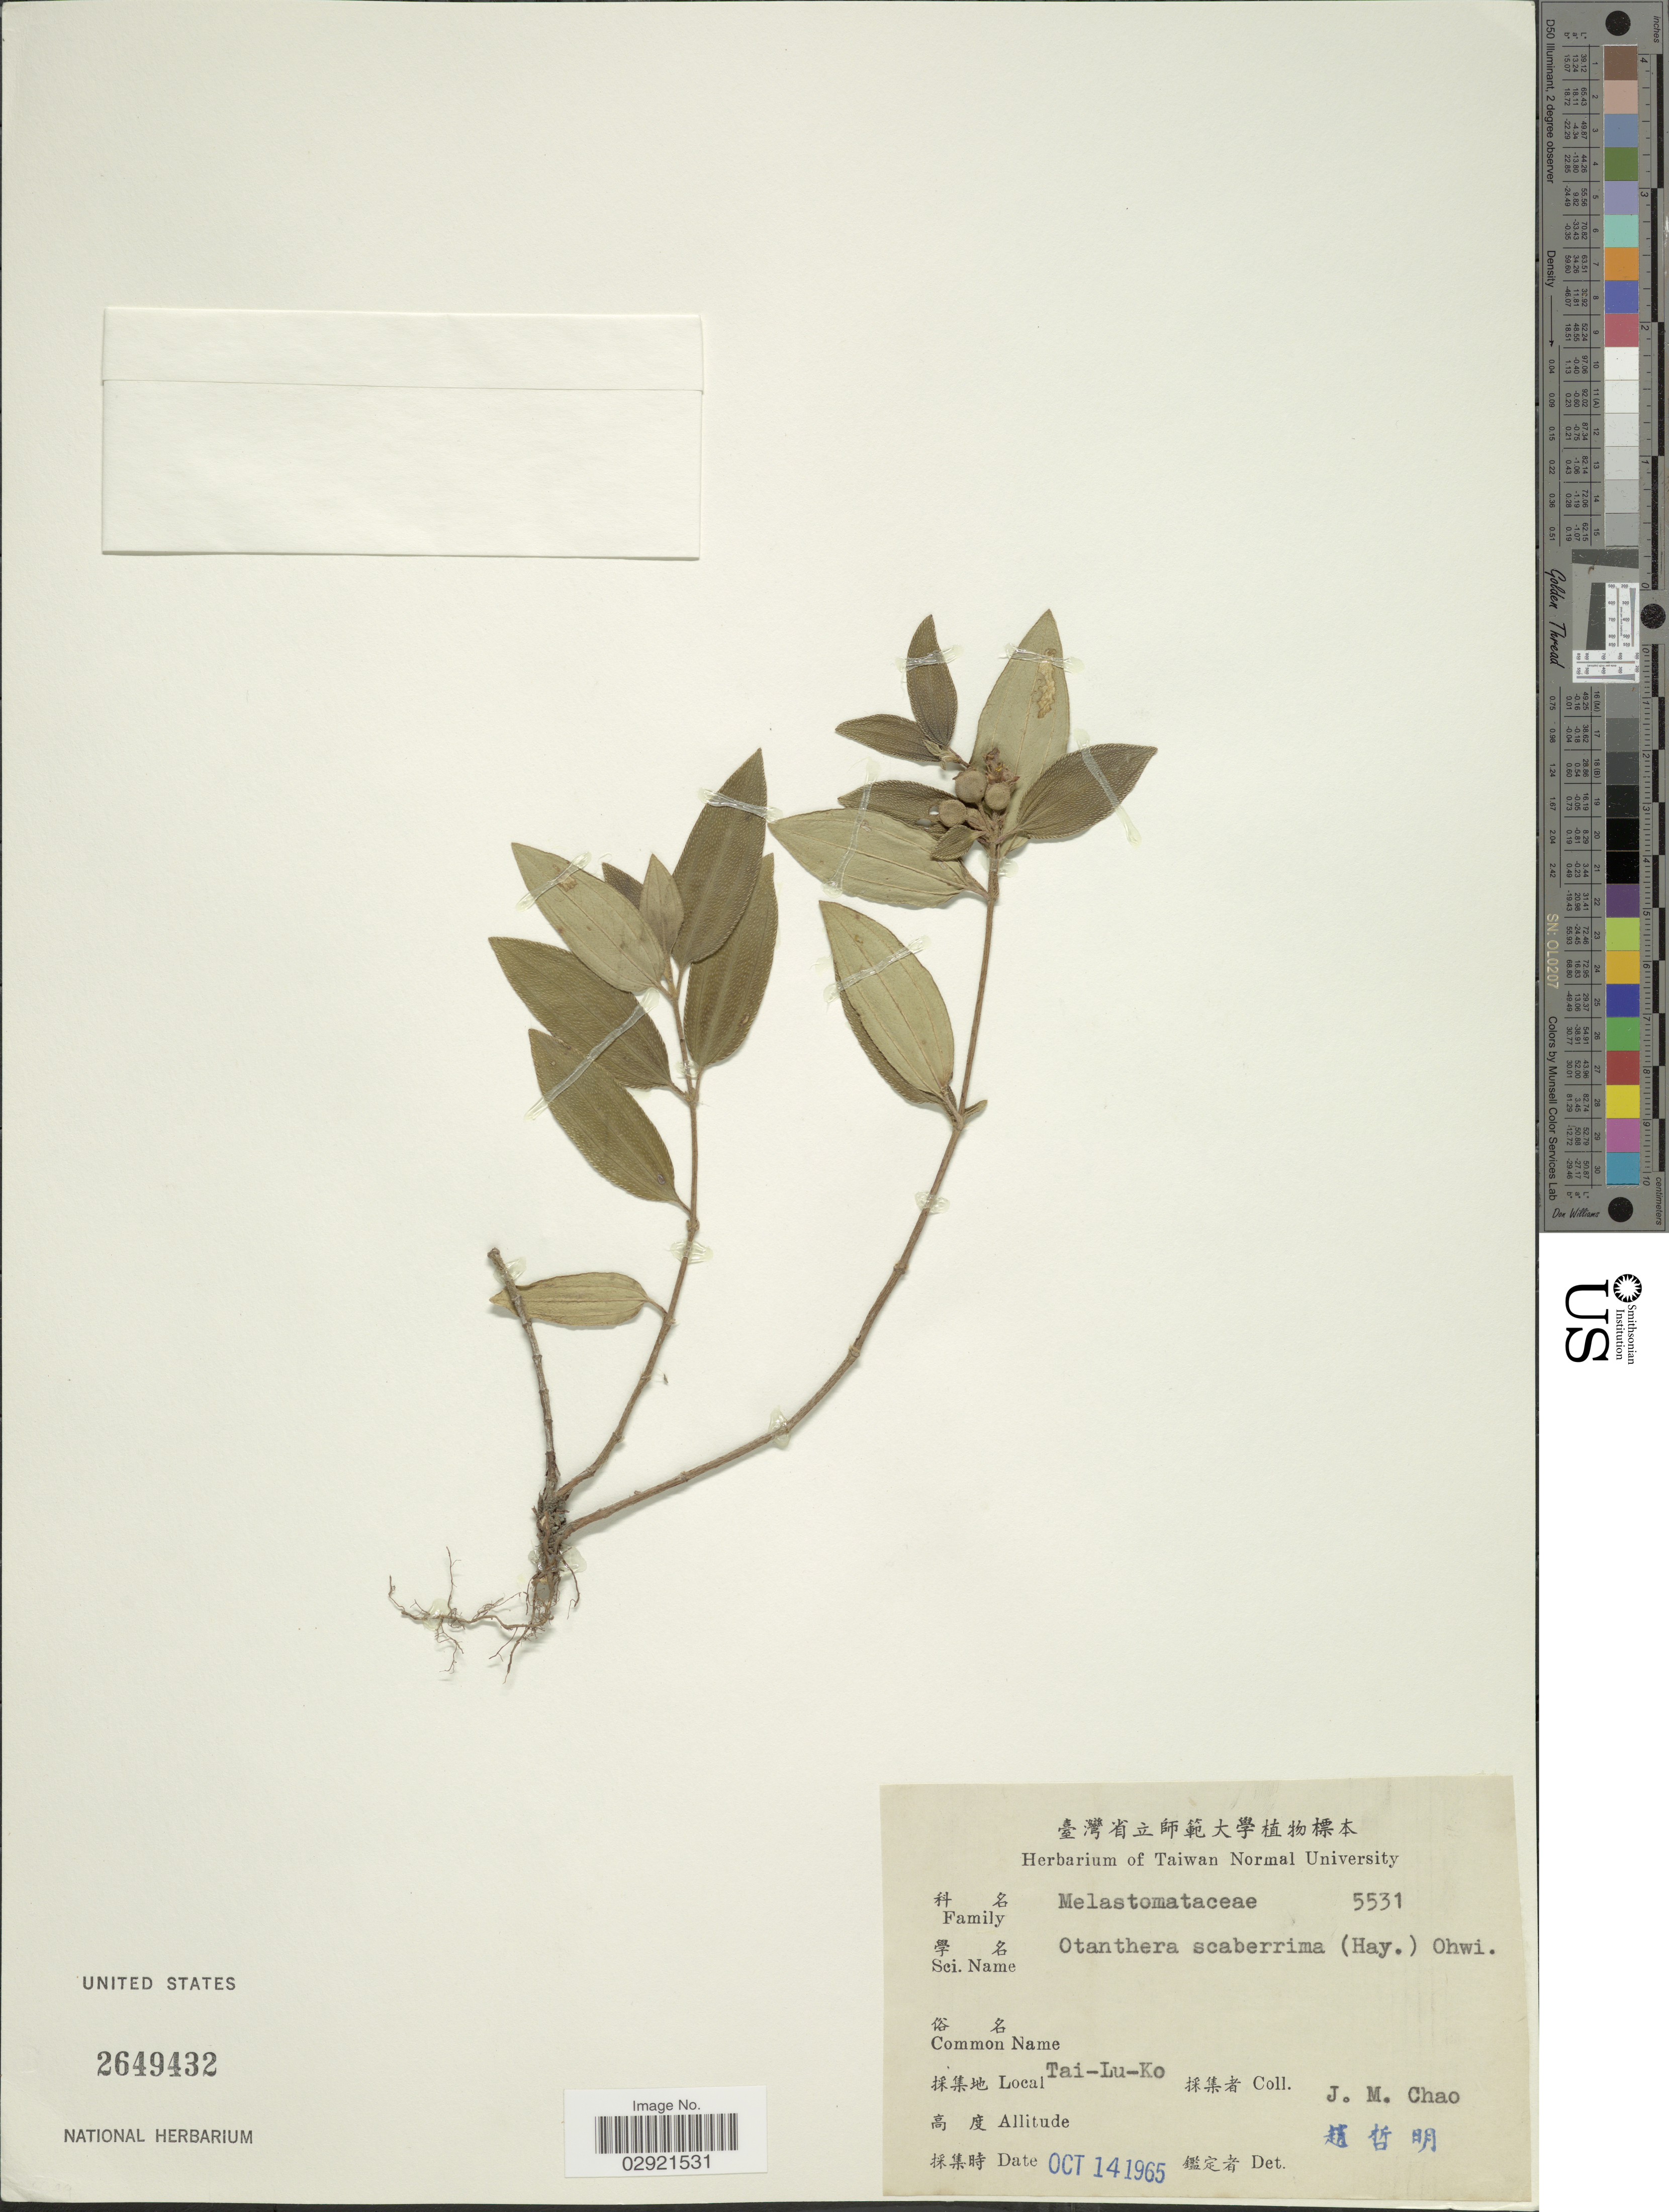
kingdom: Plantae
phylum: Tracheophyta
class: Magnoliopsida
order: Myrtales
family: Melastomataceae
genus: Melastoma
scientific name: Melastoma scaberrimum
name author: (Hayata) Y.P. Yang & H.Y. Liu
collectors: J. Chao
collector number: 5531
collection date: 1965-10-14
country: Taiwan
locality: Tai-Lu-Ko.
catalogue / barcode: US 2649432